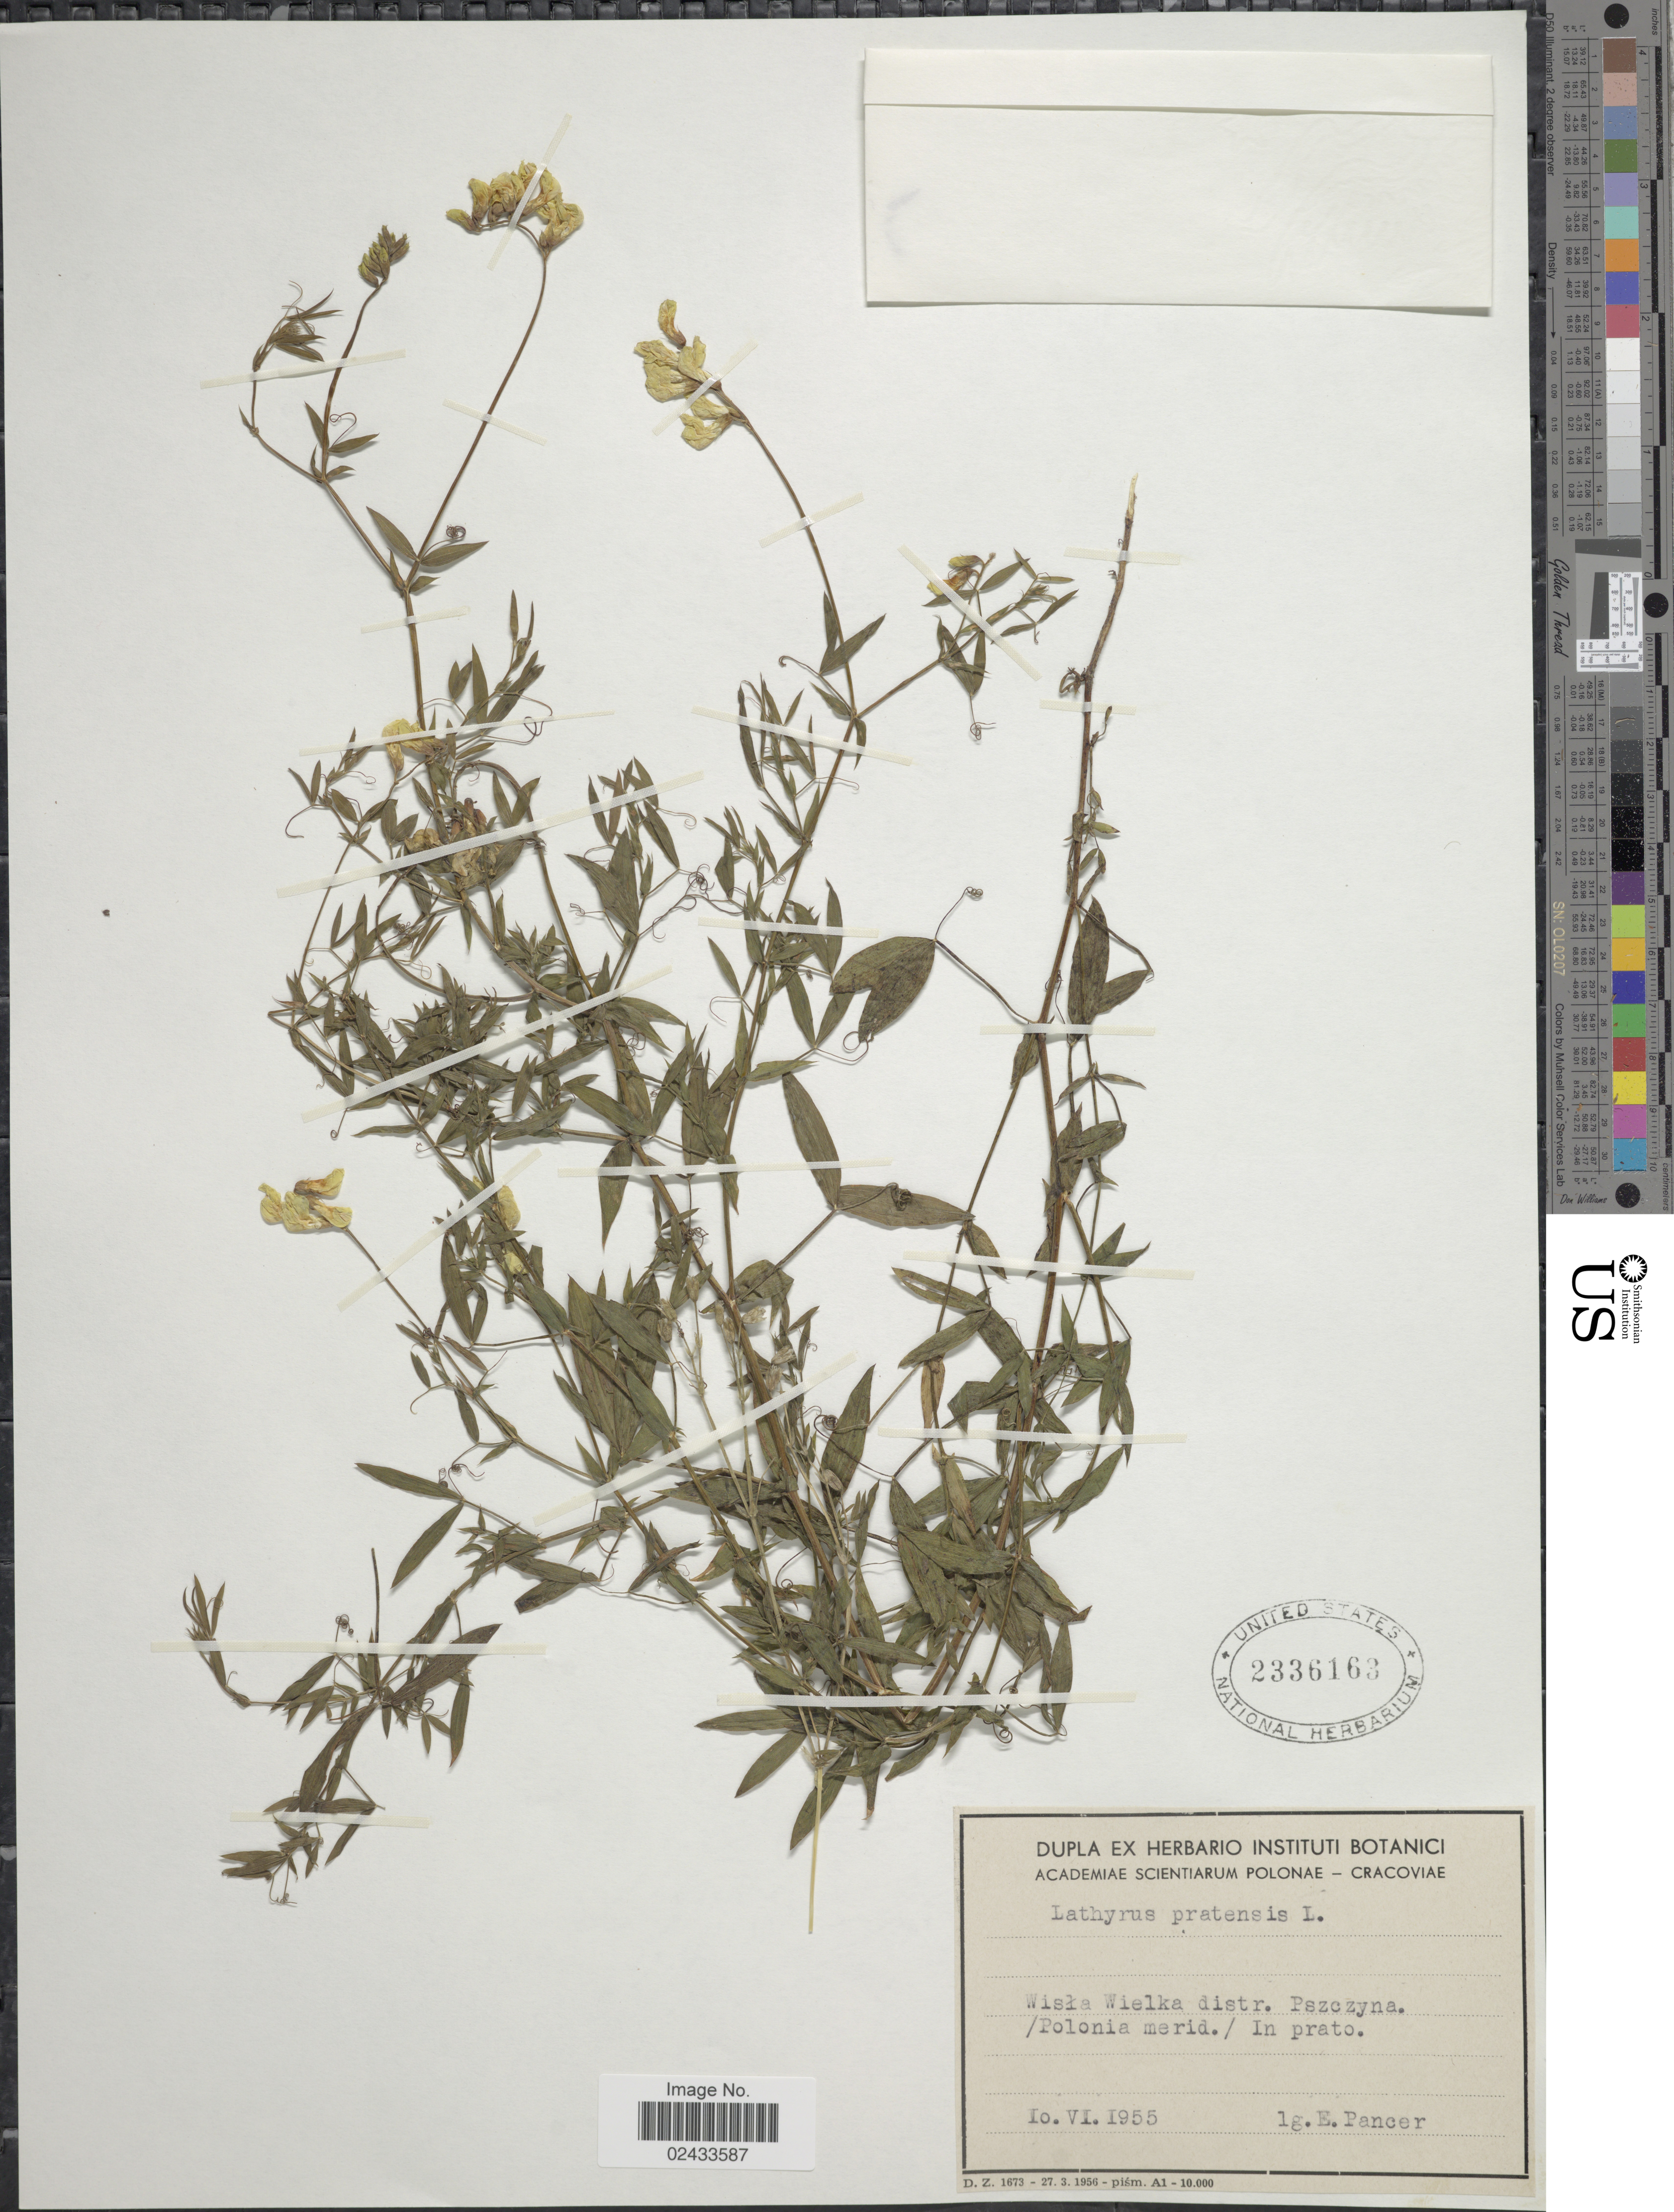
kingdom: Plantae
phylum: Tracheophyta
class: Magnoliopsida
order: Fabales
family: Fabaceae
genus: Lathyrus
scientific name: Lathyrus pratensis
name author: L.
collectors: E. Pancer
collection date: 1955-06-10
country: Poland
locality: Wisla Wielka distr. Pszczyna./ Polonia merid./ In prato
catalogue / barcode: US 2336163